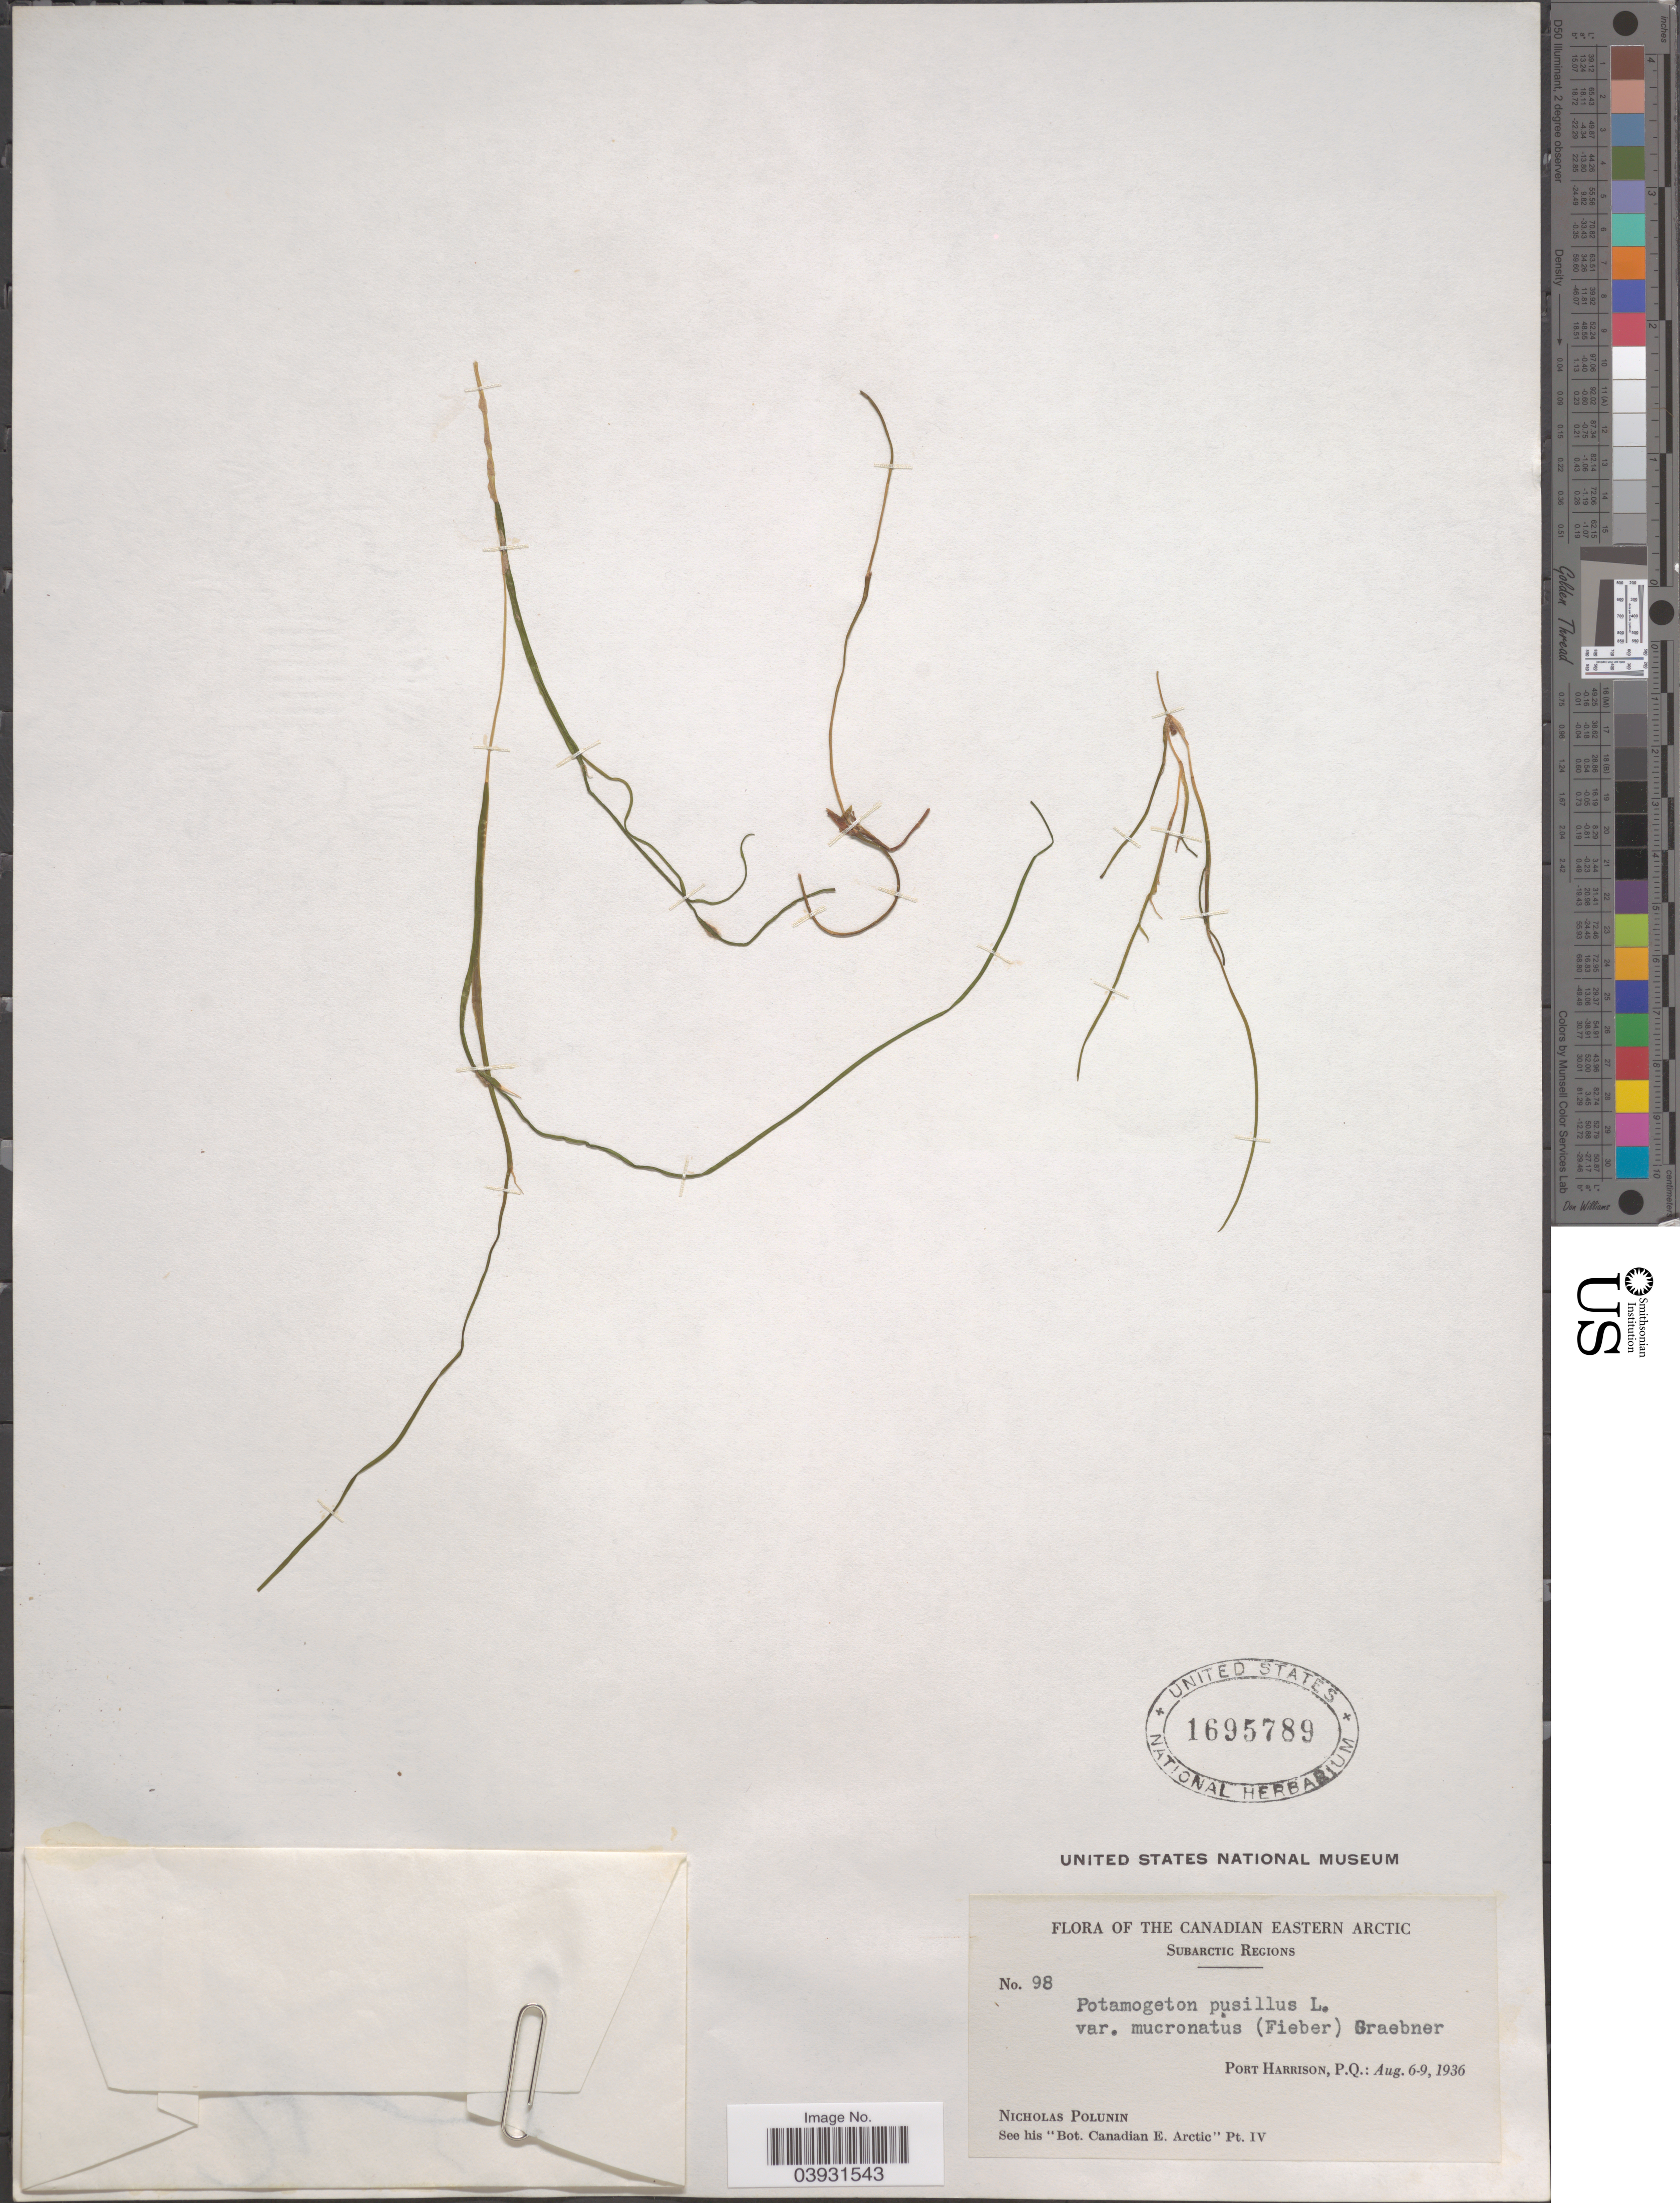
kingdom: Plantae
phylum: Tracheophyta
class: Liliopsida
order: Alismatales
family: Potamogetonaceae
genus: Potamogeton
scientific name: Potamogeton sp.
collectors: N. V. Polunin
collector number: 98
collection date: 1936-08-06/1936-08-09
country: Canada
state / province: Quebec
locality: The Canadian Eastern Arctic. Subarctic Regions. Port Harrison, P.Q.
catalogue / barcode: US 1695789